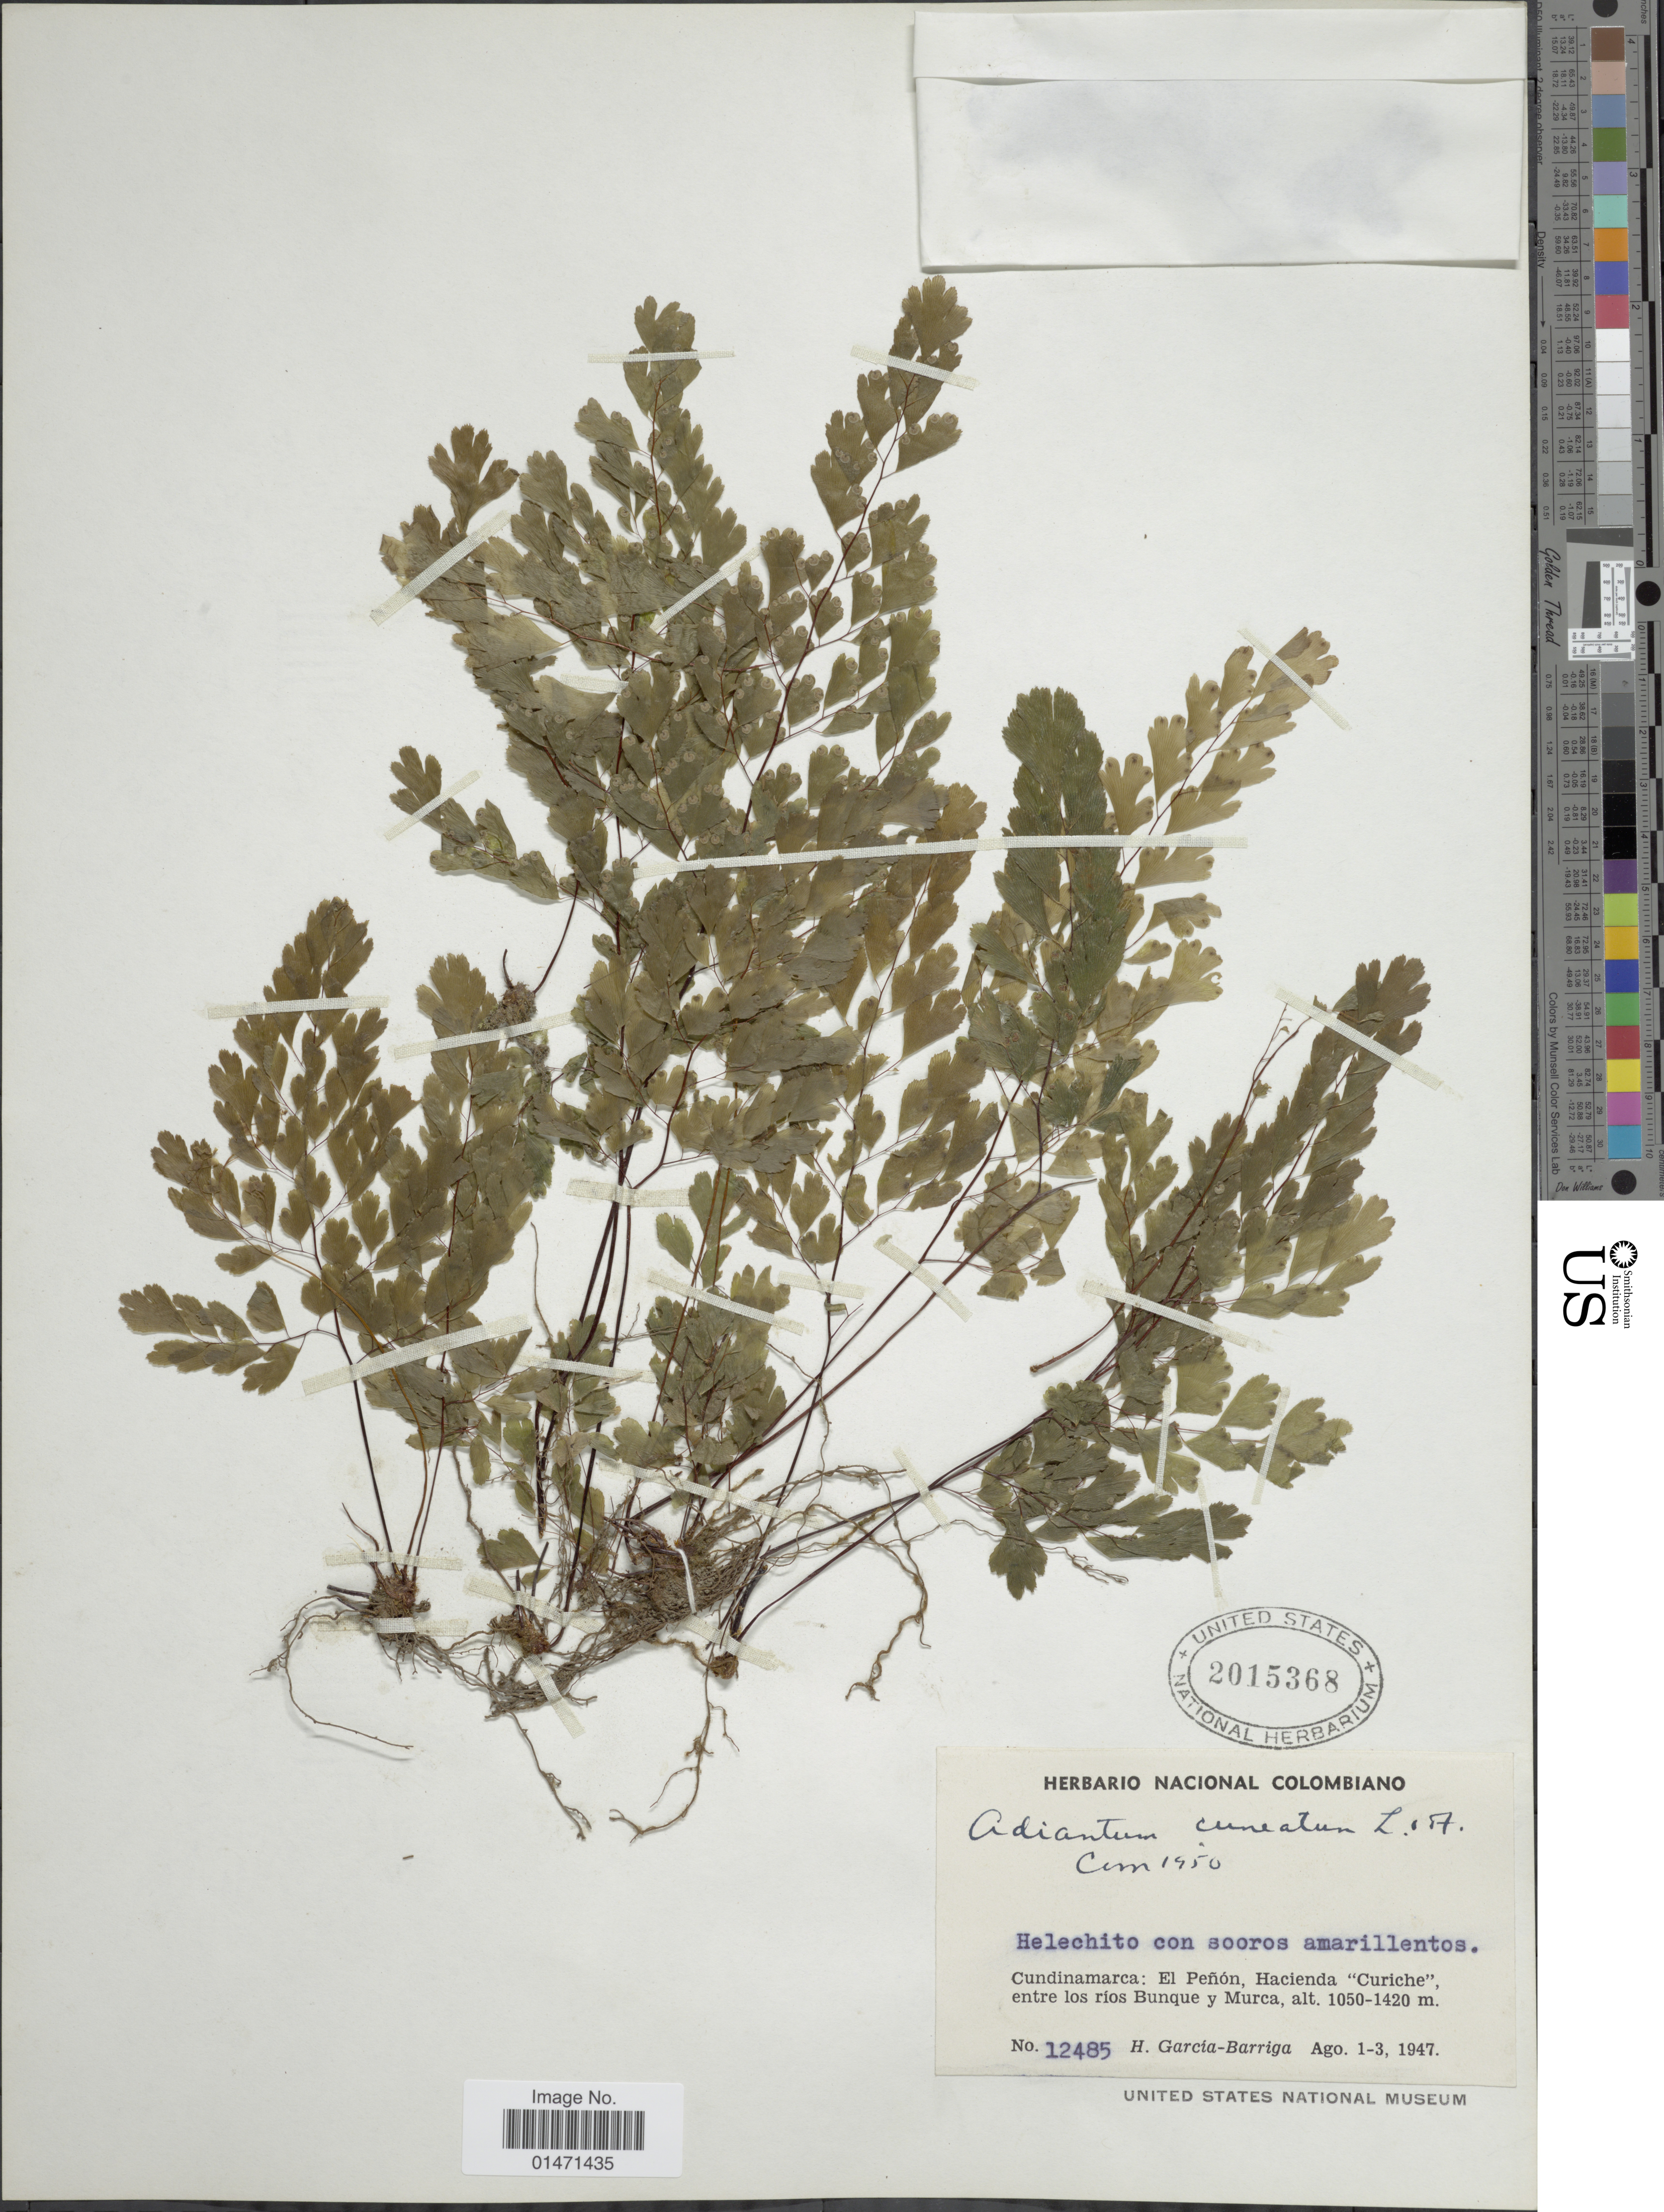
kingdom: Plantae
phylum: Tracheophyta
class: Polypodiopsida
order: Polypodiales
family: Pteridaceae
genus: Adiantum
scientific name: Adiantum raddianum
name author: C. Presl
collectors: H. García Barriga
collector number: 12485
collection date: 1947-08-01/1947-08-03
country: Colombia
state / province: Cundinamarca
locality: Cundinamarca El Penon, Hacienda "Curiche", entre los rios Bunque y Murca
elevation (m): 1050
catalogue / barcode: US 2015368